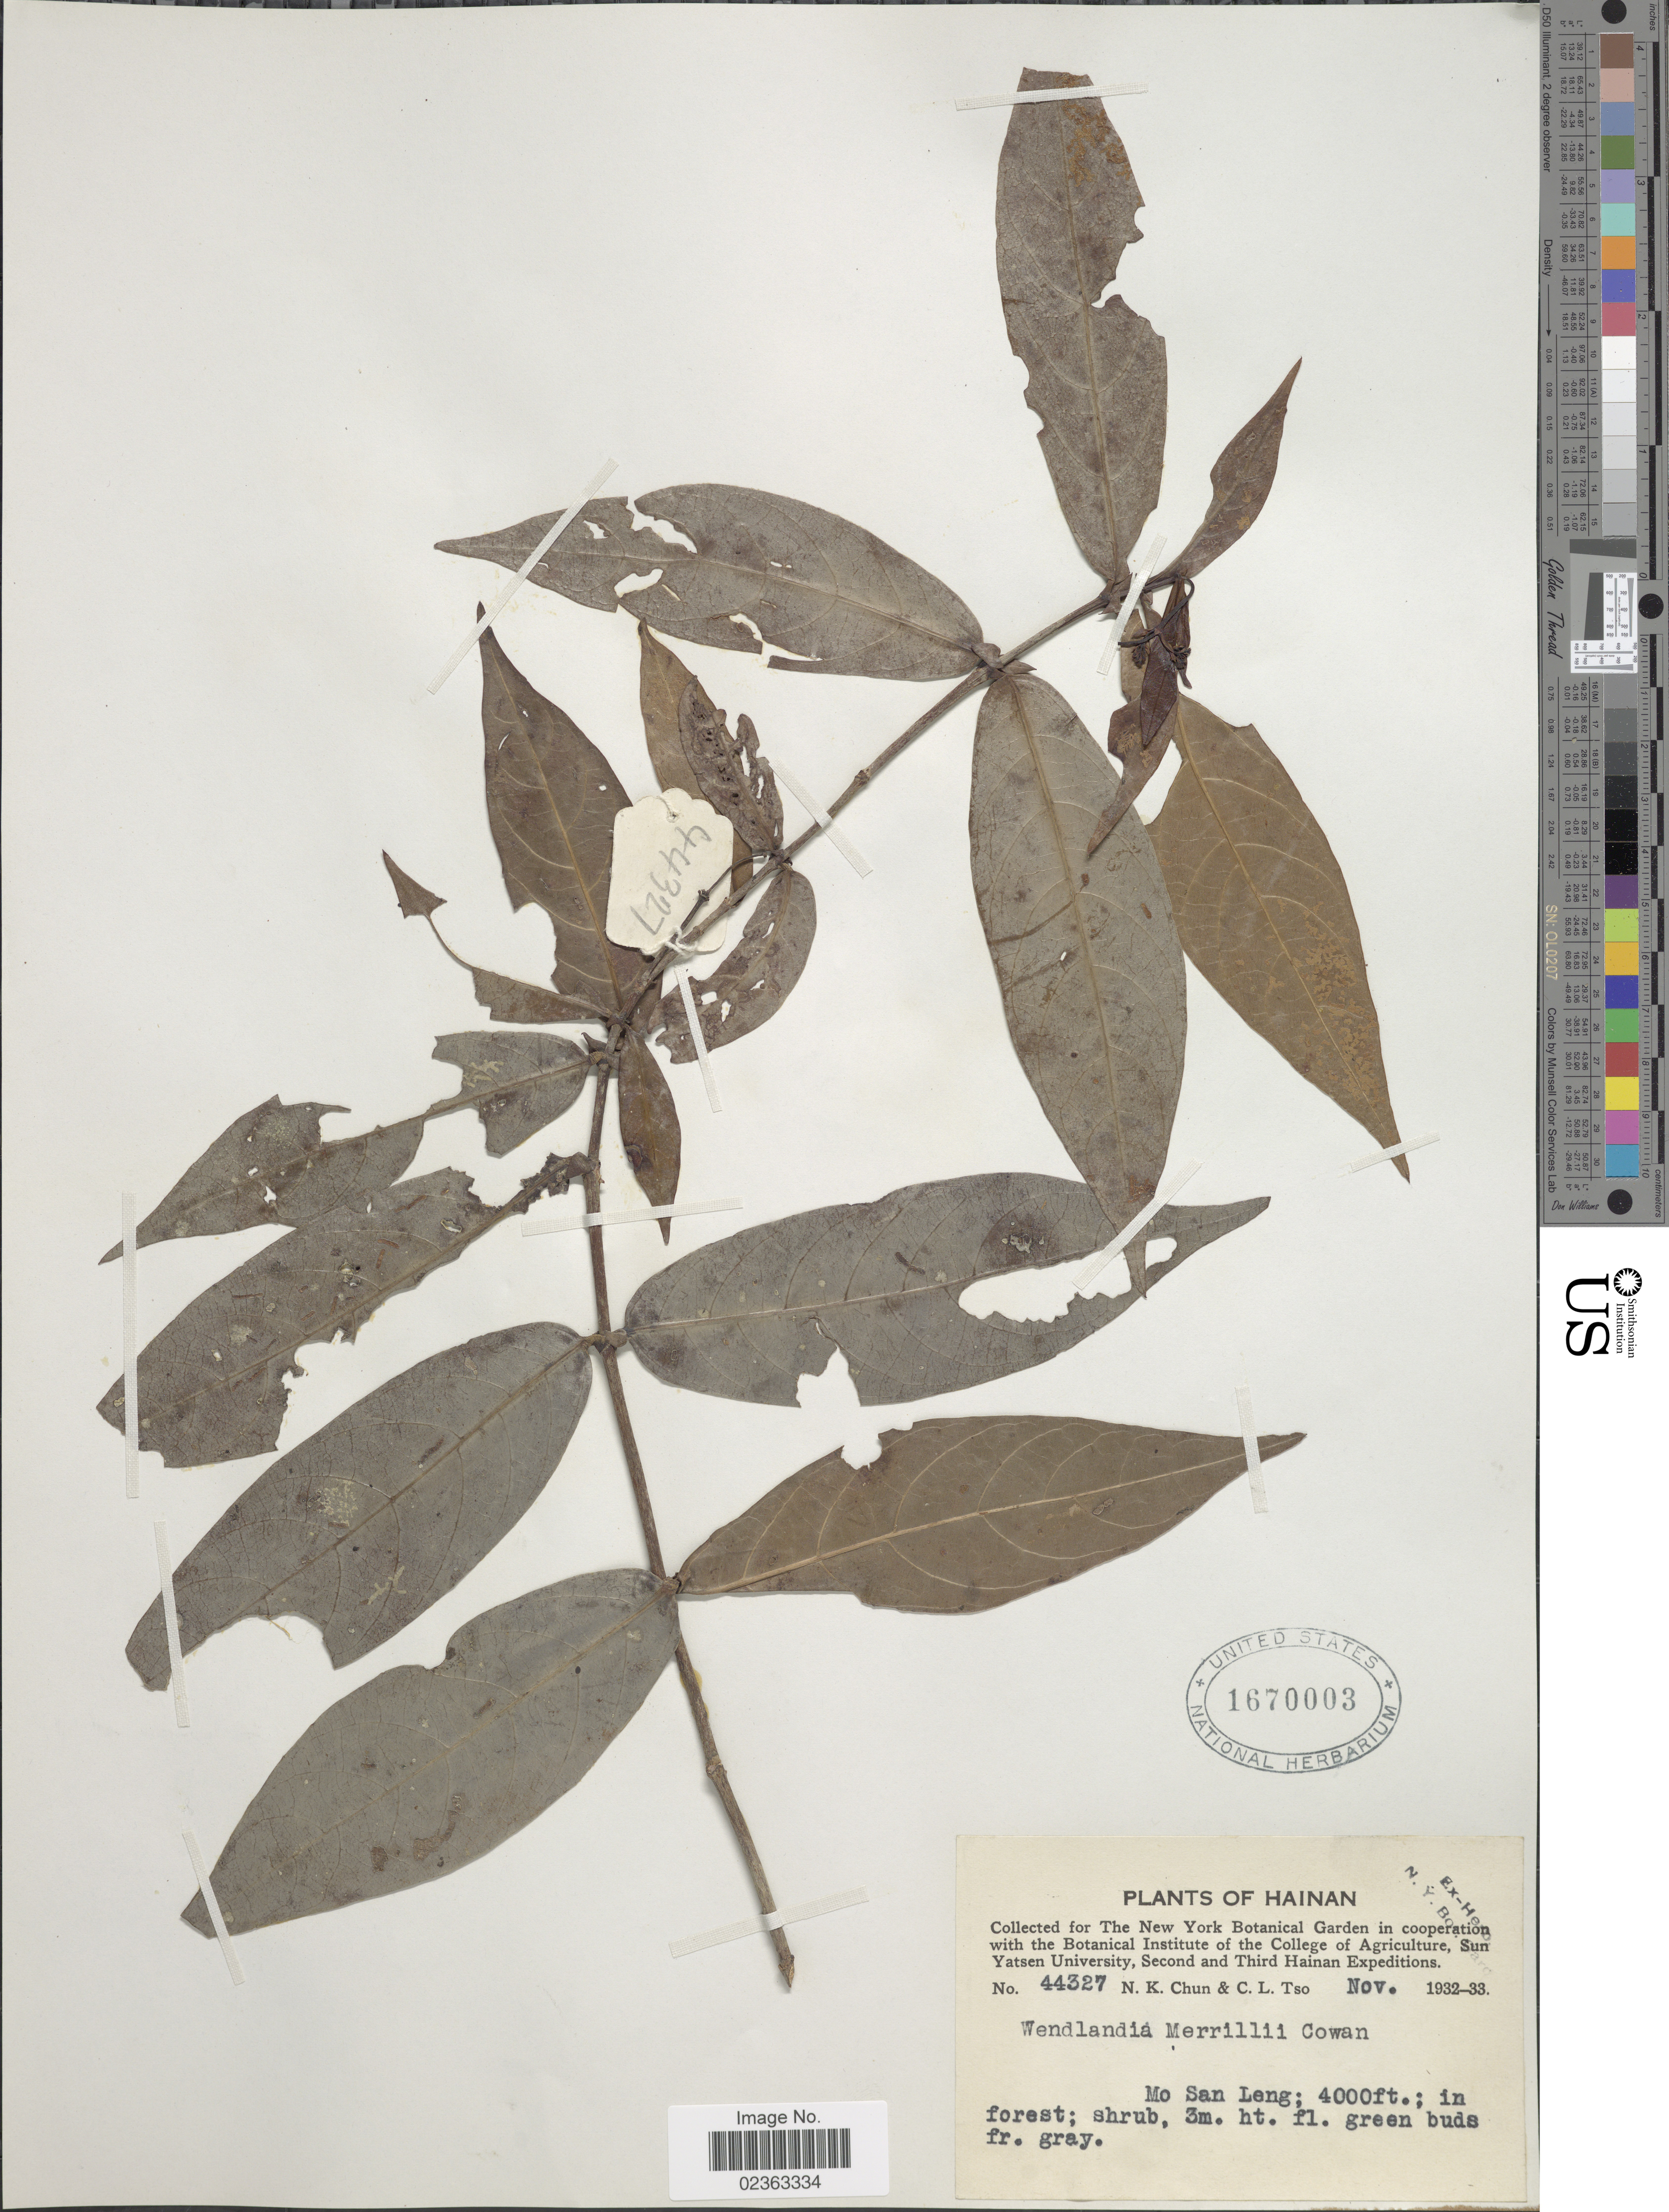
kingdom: Plantae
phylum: Tracheophyta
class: Magnoliopsida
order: Gentianales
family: Rubiaceae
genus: Wendlandia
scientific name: Wendlandia merrilliana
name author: Cowan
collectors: N. K. Chun & C. Tso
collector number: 44327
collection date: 1932-11/1933-11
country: China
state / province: Hainan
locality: Mo San Leng; in forest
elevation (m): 1219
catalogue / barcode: US 1670003